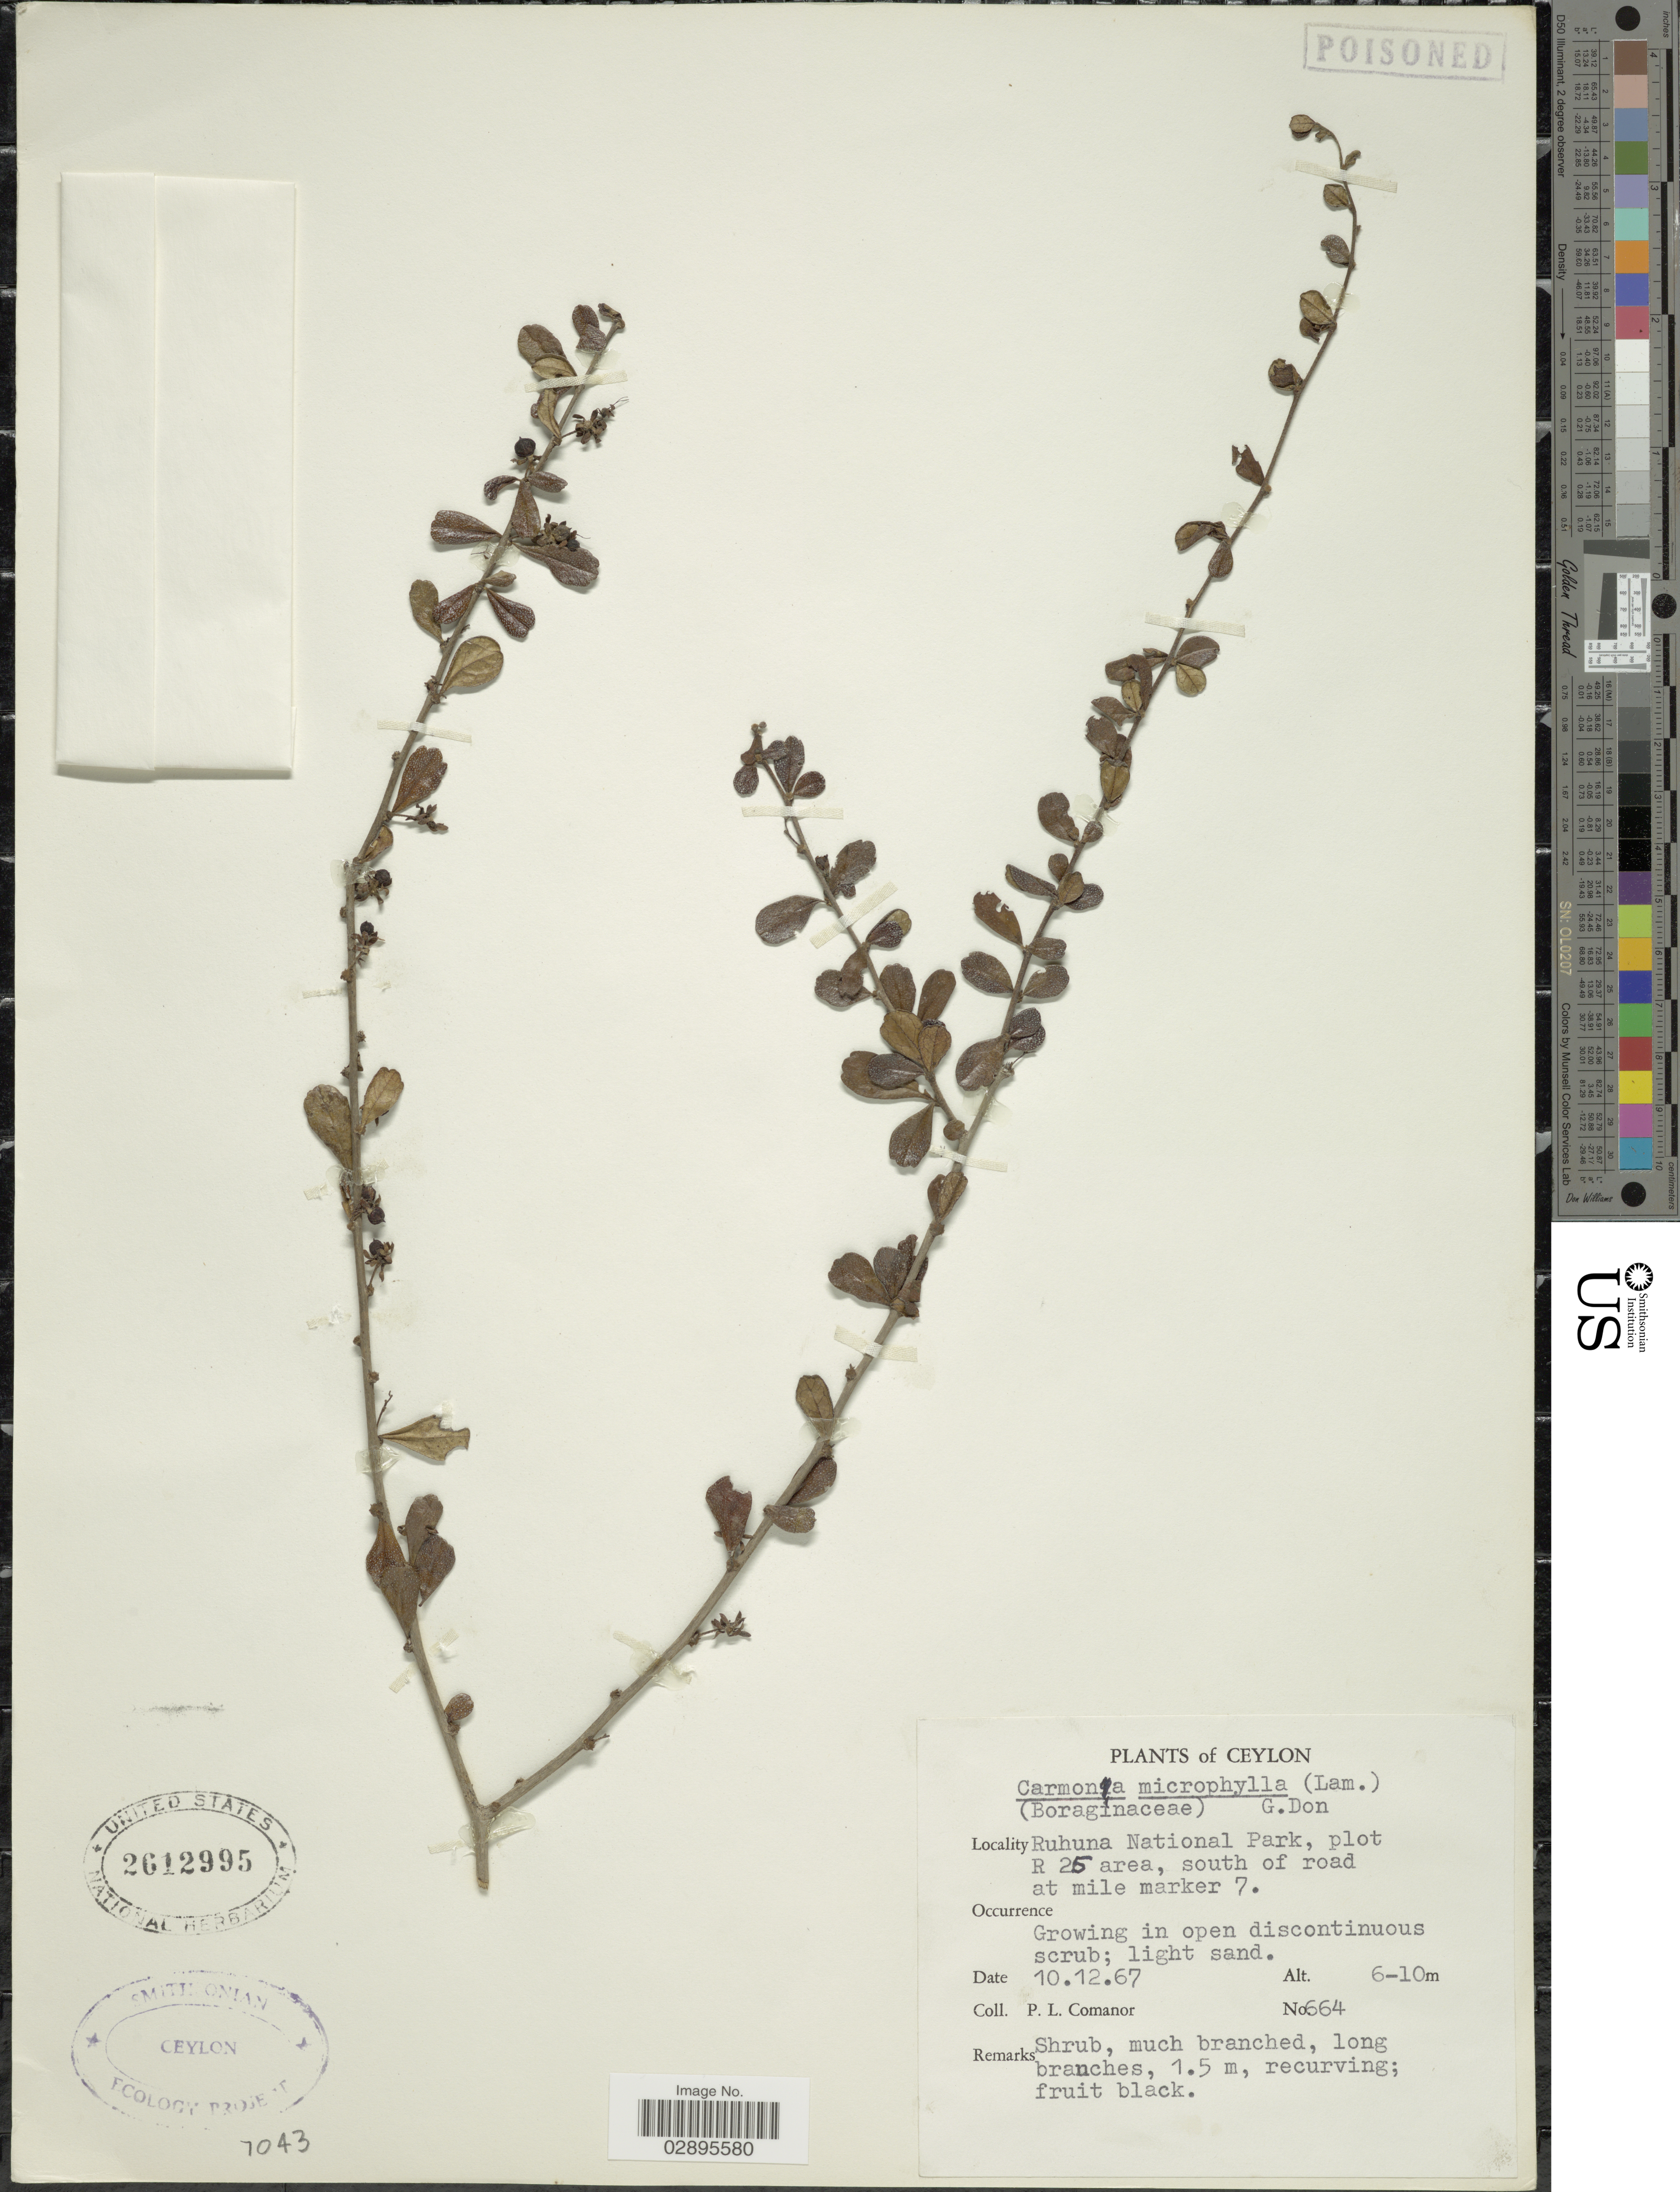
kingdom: Plantae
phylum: Tracheophyta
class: Magnoliopsida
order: Boraginales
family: Ehretiaceae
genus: Ehretia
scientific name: Ehretia microphylla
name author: Lam.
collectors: P. Comanor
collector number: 664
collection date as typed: Transcribed d/m/y: 10/12/67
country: Sri Lanka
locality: Ceylon. Ruhuna Park, plot R 25 area, south of road at mile marker 7.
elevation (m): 6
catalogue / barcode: US 2612995